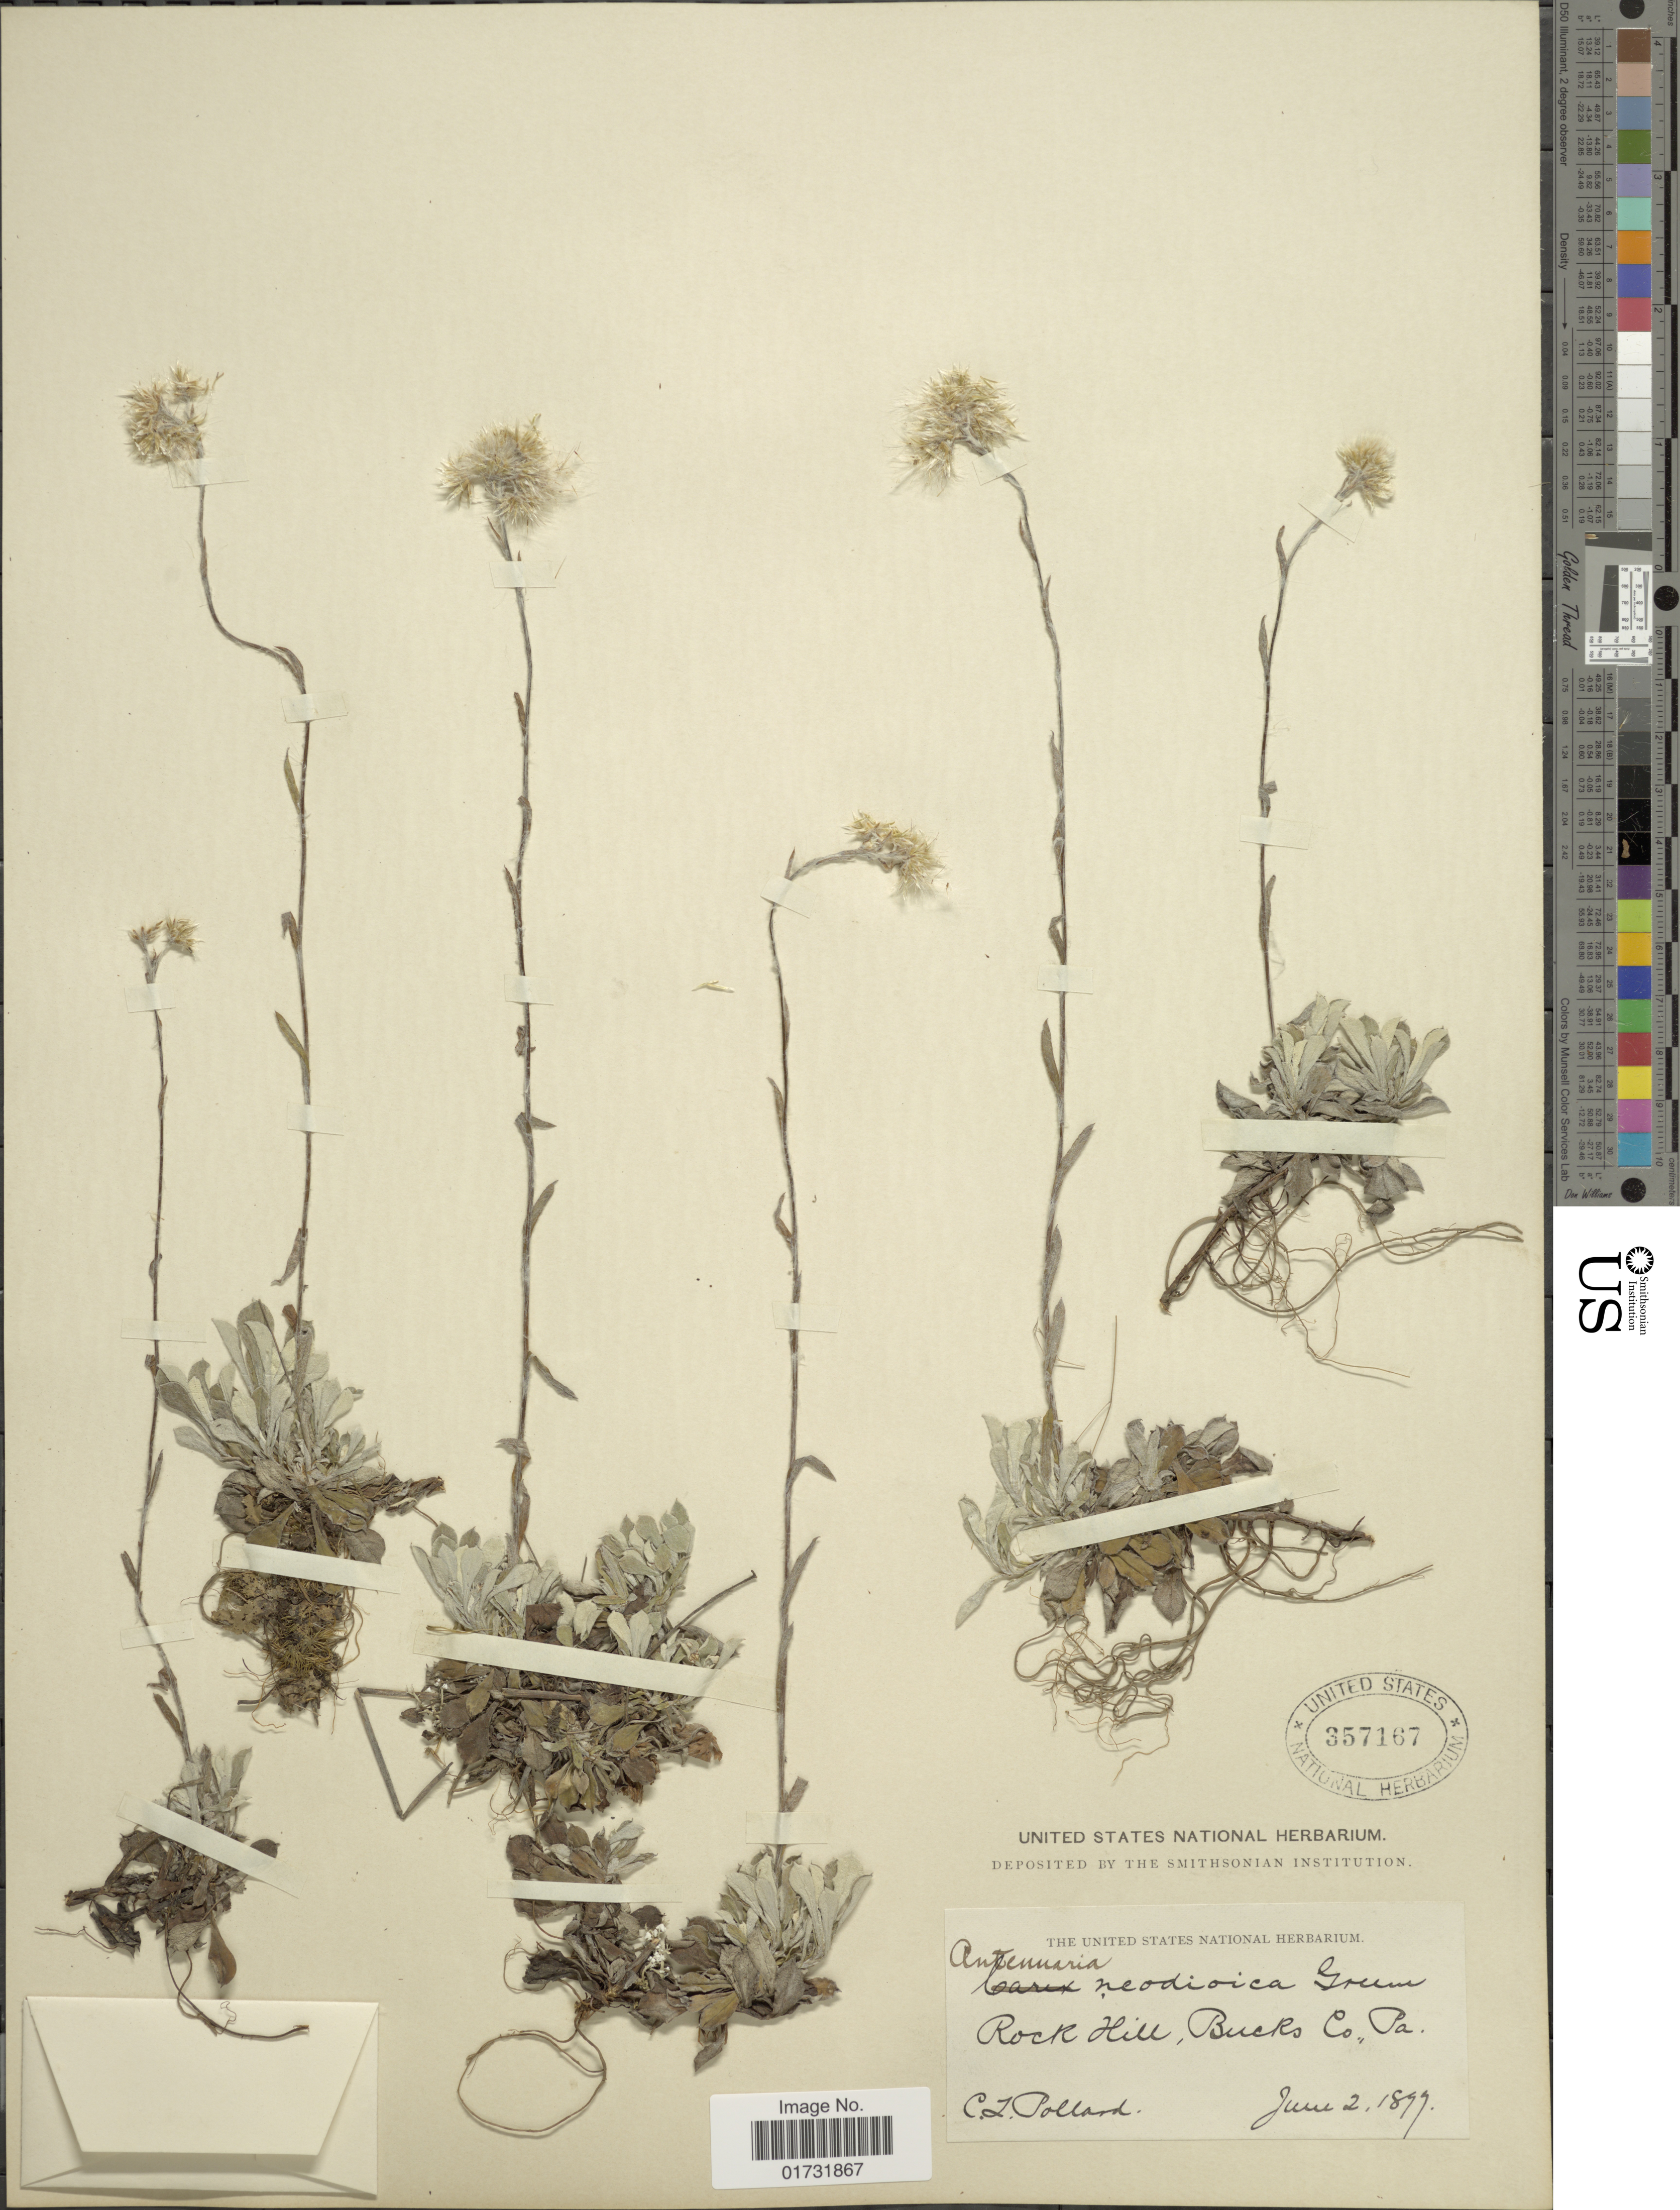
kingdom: Plantae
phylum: Tracheophyta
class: Magnoliopsida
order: Asterales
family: Asteraceae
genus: Antennaria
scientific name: Antennaria neodioica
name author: Greene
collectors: C. L. Pollard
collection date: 1897-06-02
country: United States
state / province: Pennsylvania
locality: Rock Hill, Bucks Co.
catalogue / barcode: US 357167